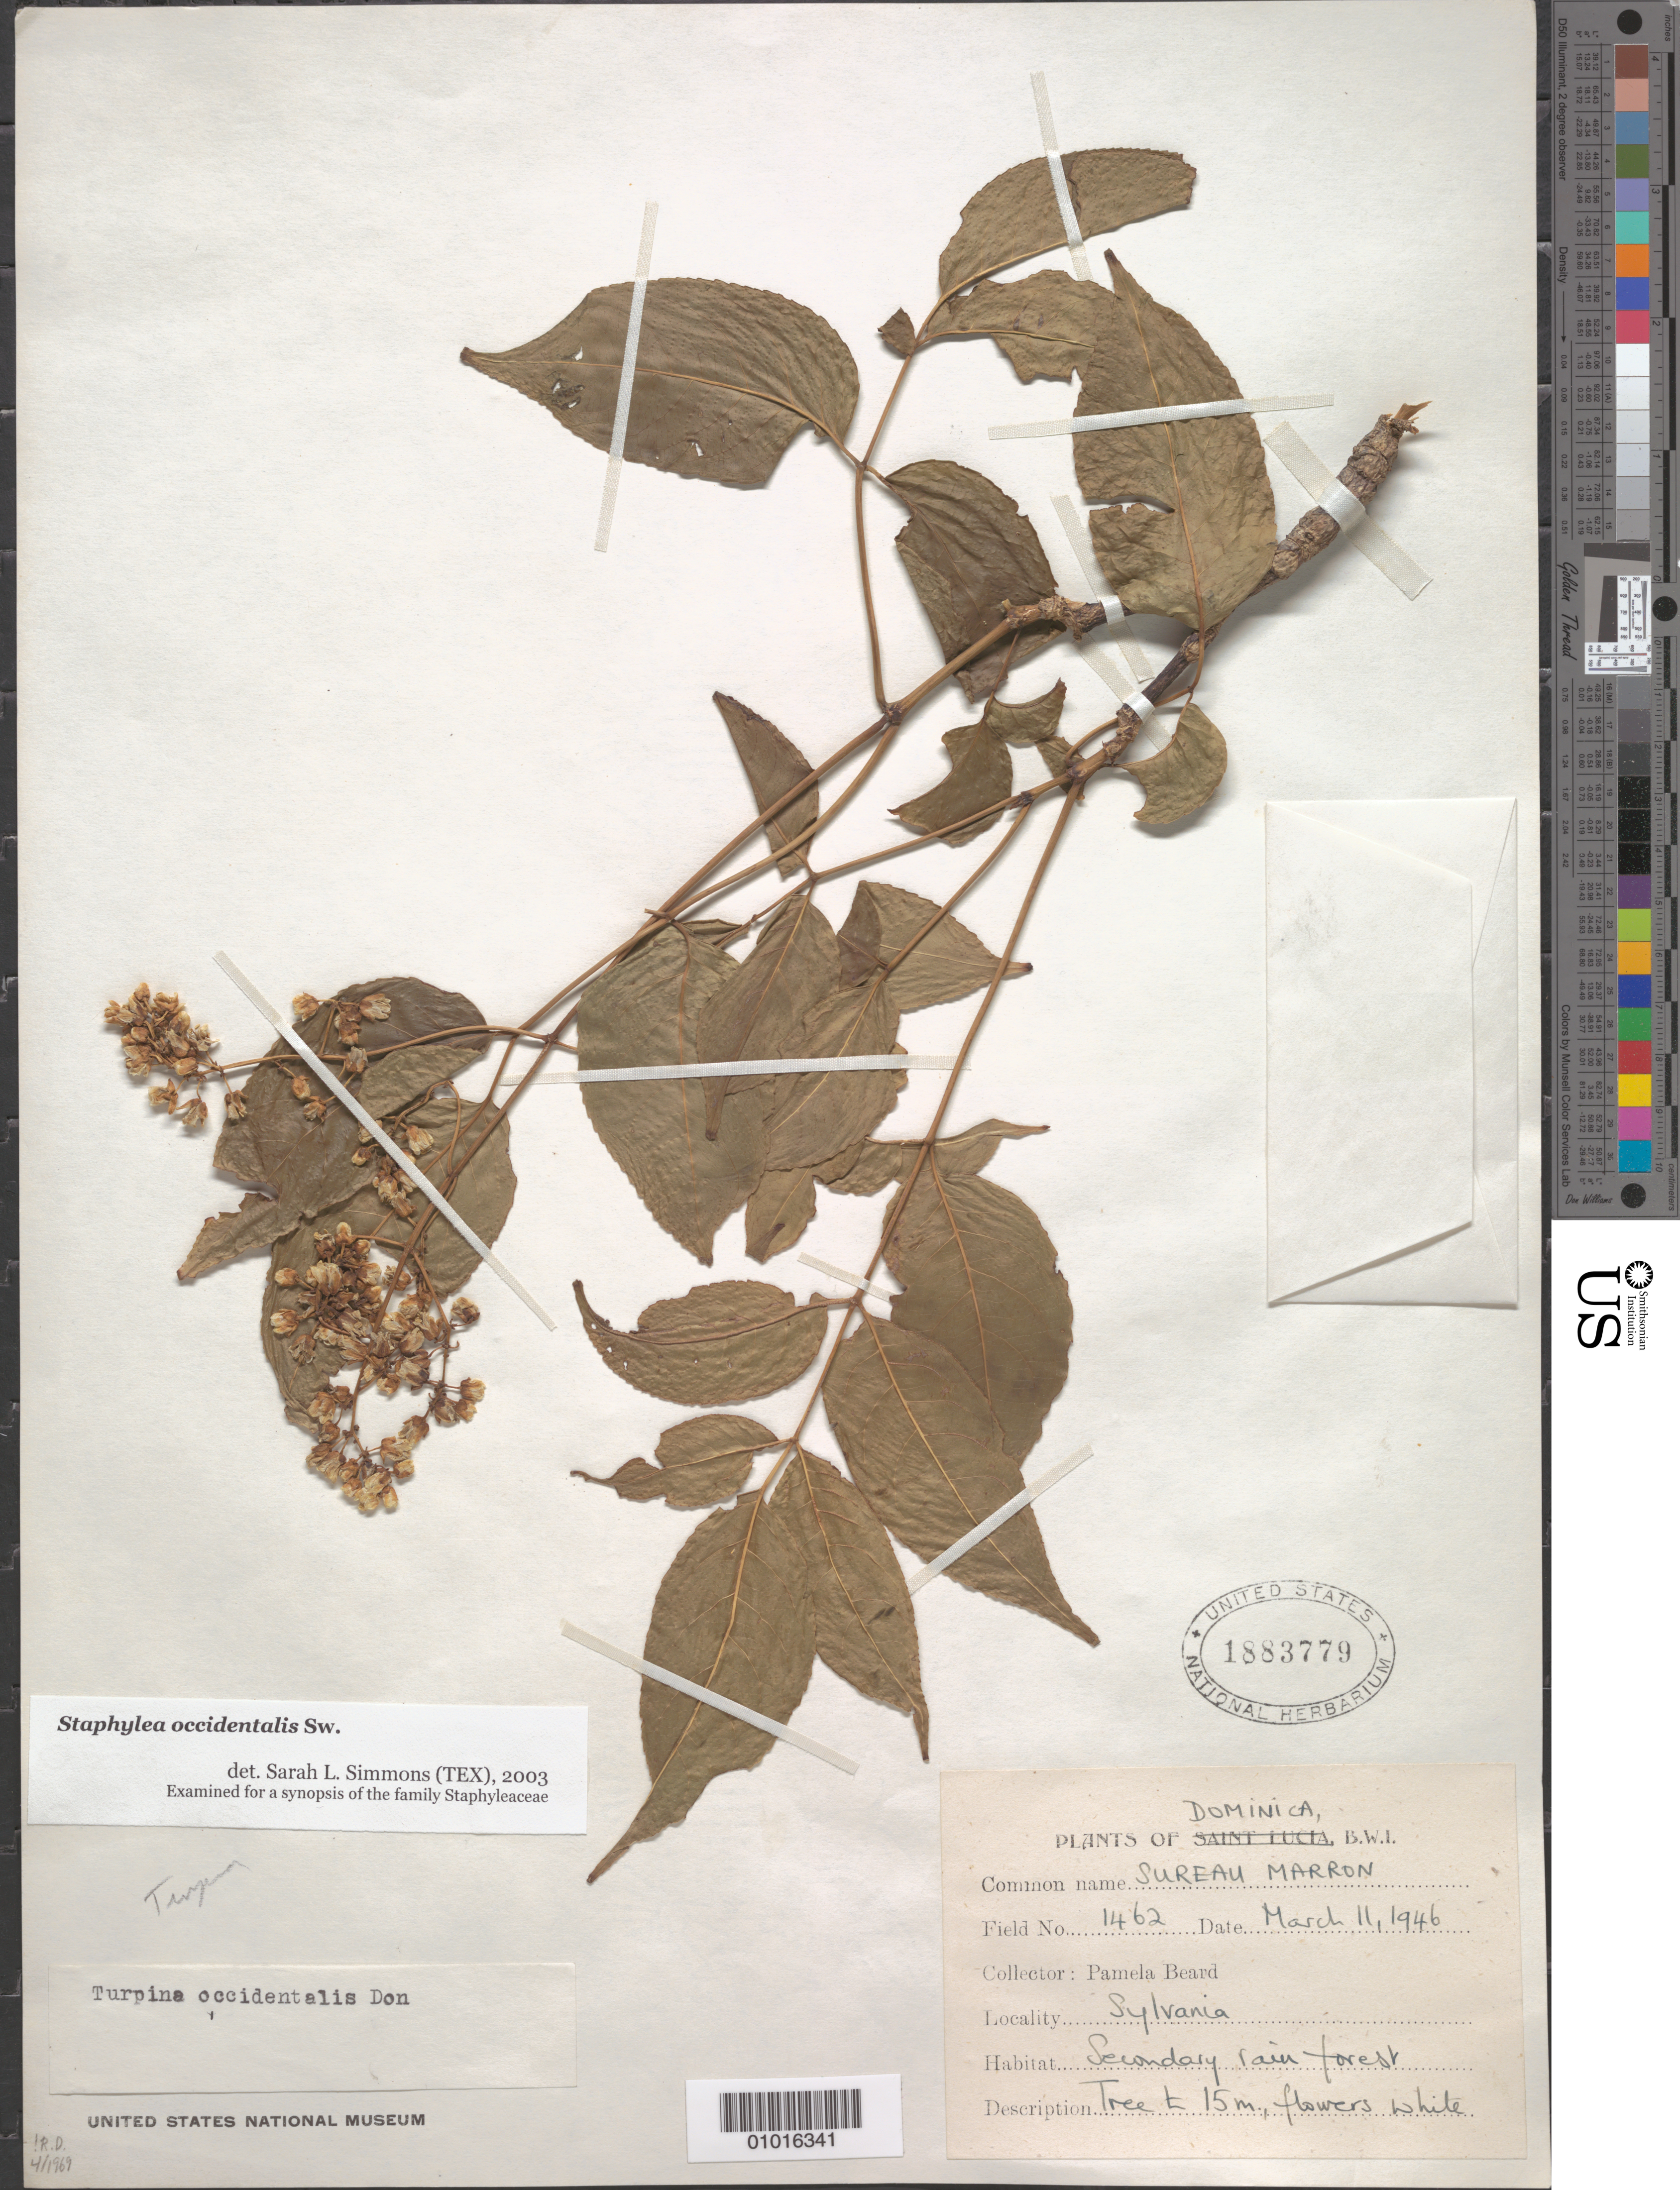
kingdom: Plantae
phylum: Tracheophyta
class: Magnoliopsida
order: Crossosomatales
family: Staphyleaceae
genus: Staphylea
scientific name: Staphylea occidentalis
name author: Sw.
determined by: Simmons, S. L.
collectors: P. Beard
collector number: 1462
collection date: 1946-03-11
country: Dominica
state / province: St. Paul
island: Dominica I.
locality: Sylvania.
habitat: Secondary rain forest.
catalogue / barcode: US 1883779